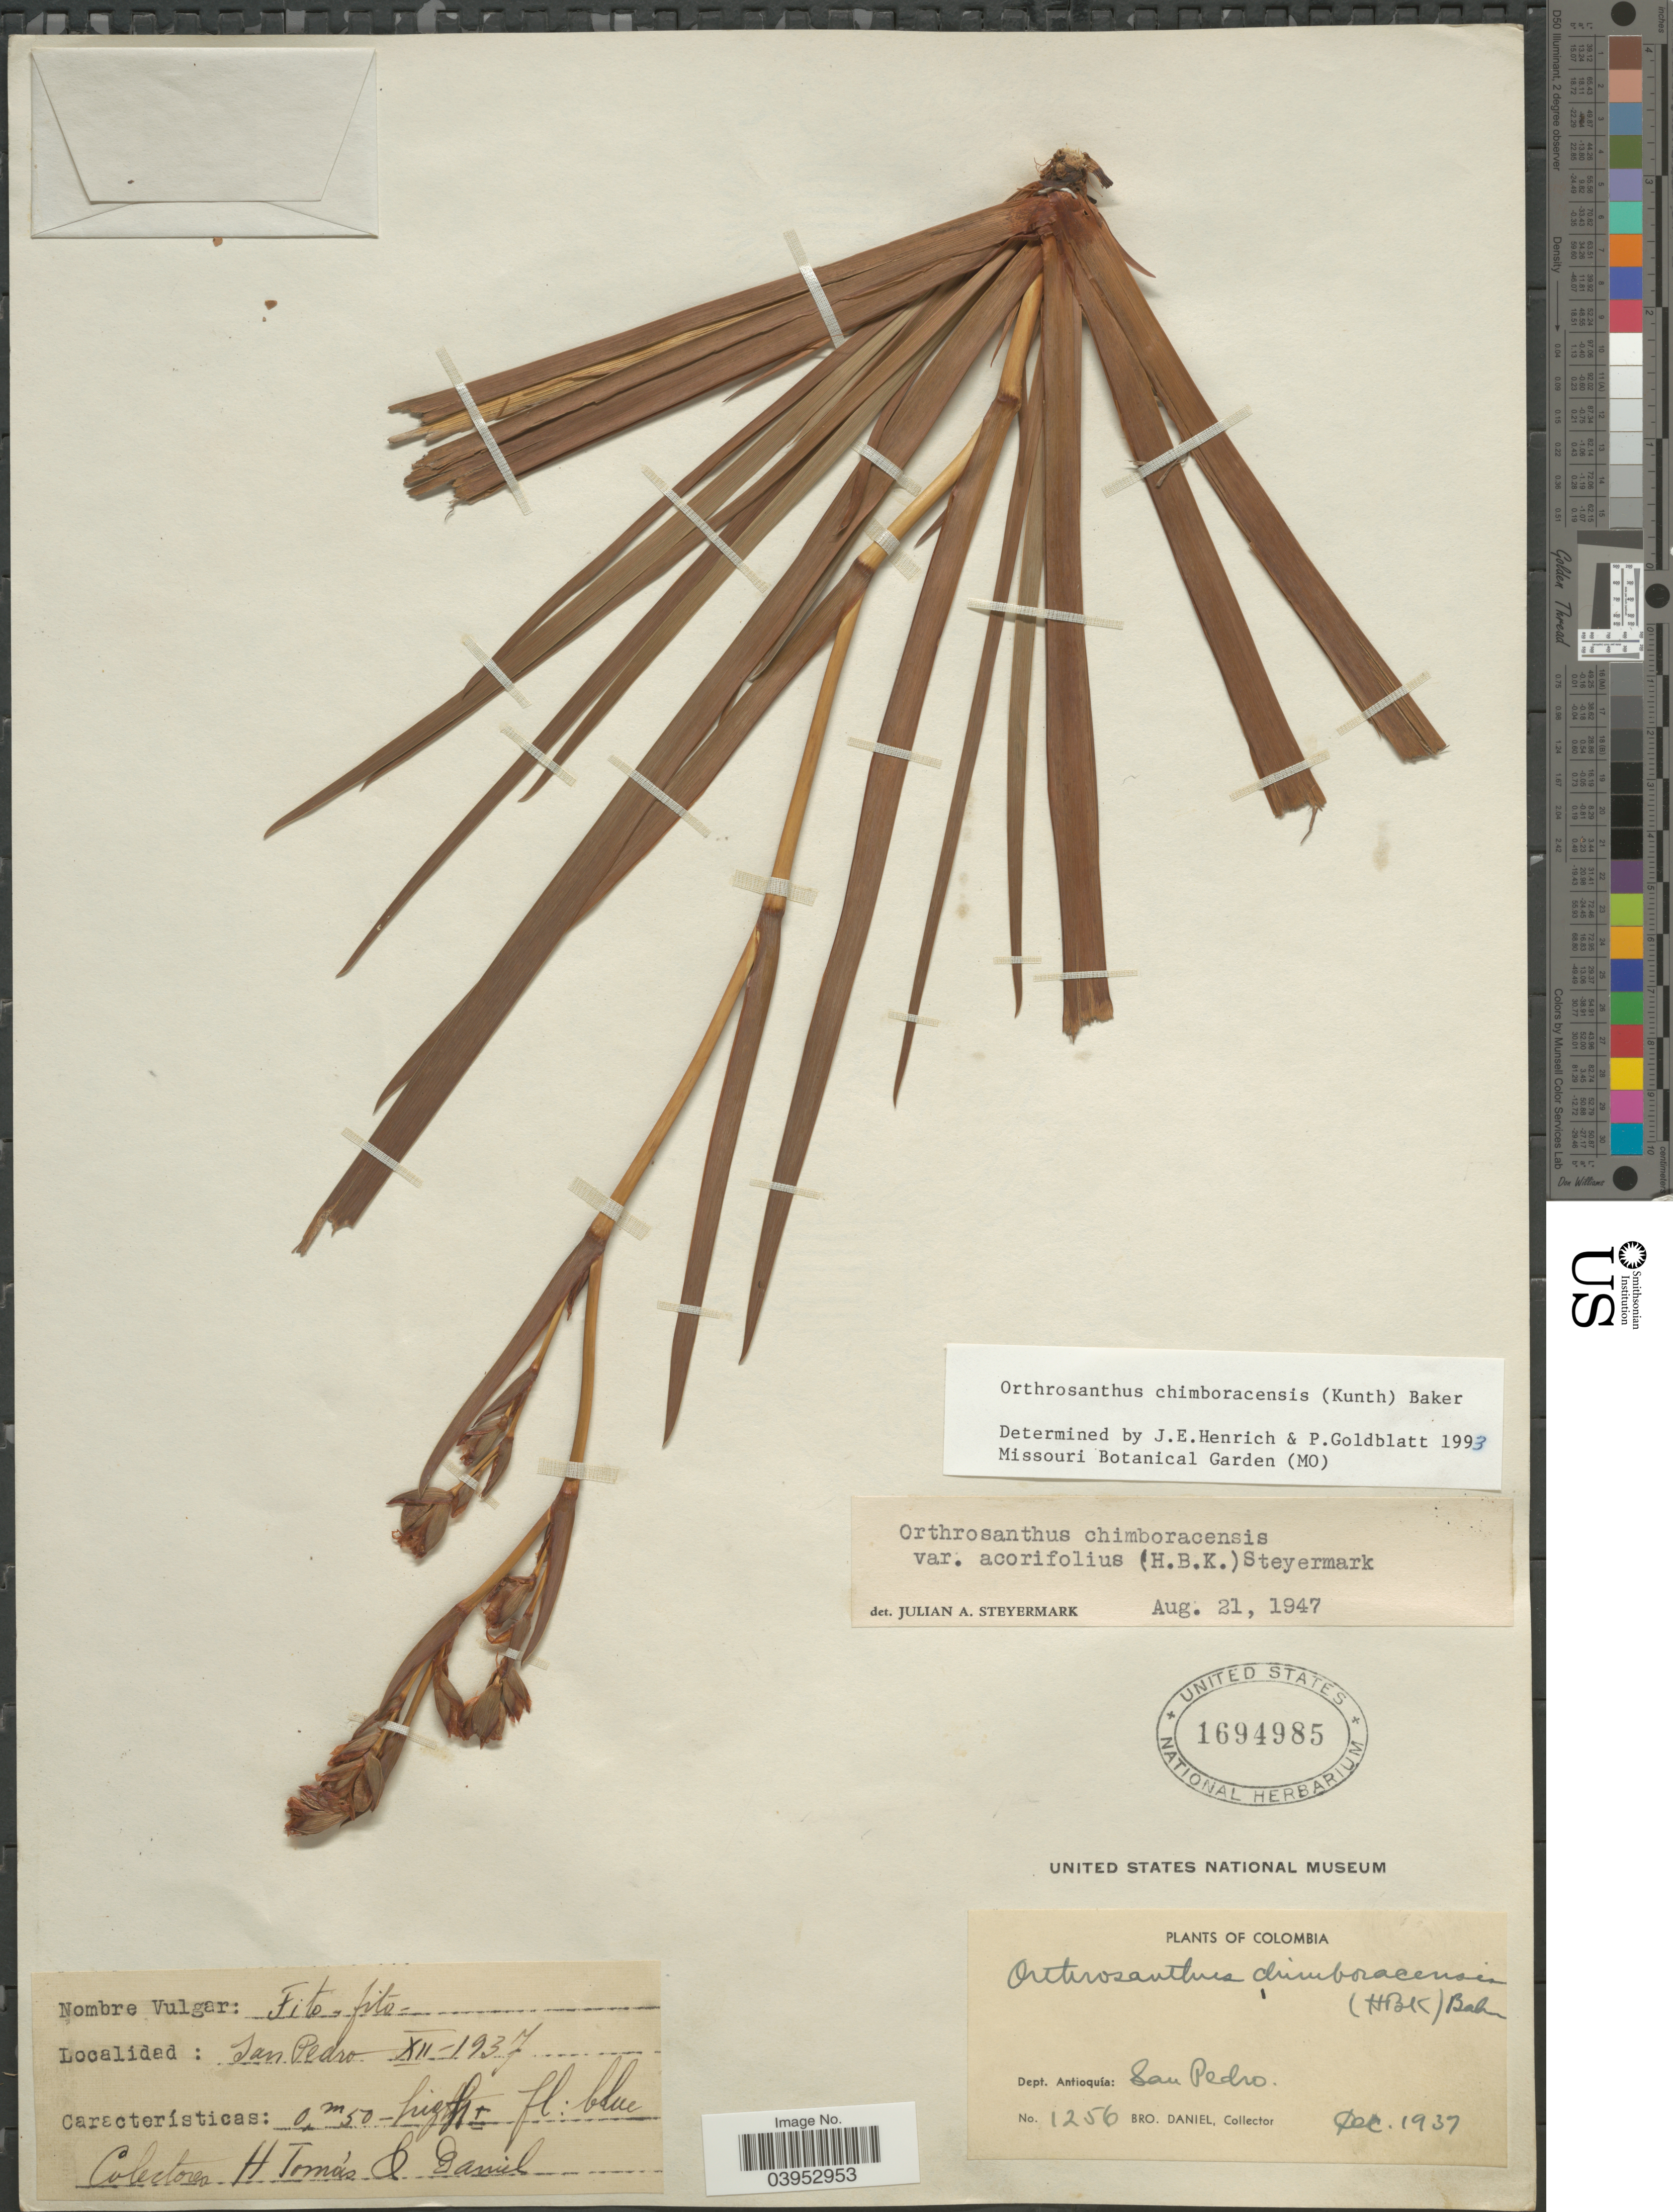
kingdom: Plantae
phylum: Tracheophyta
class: Liliopsida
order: Asparagales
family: Iridaceae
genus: Orthrosanthus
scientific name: Orthrosanthus chimboracensis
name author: (Kunth) Baker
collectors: H. Tomas & Bro. Daniel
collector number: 1256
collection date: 1937-12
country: Colombia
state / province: Antioquia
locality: San Pedro. Dept. Antioquía.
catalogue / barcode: US 1694985